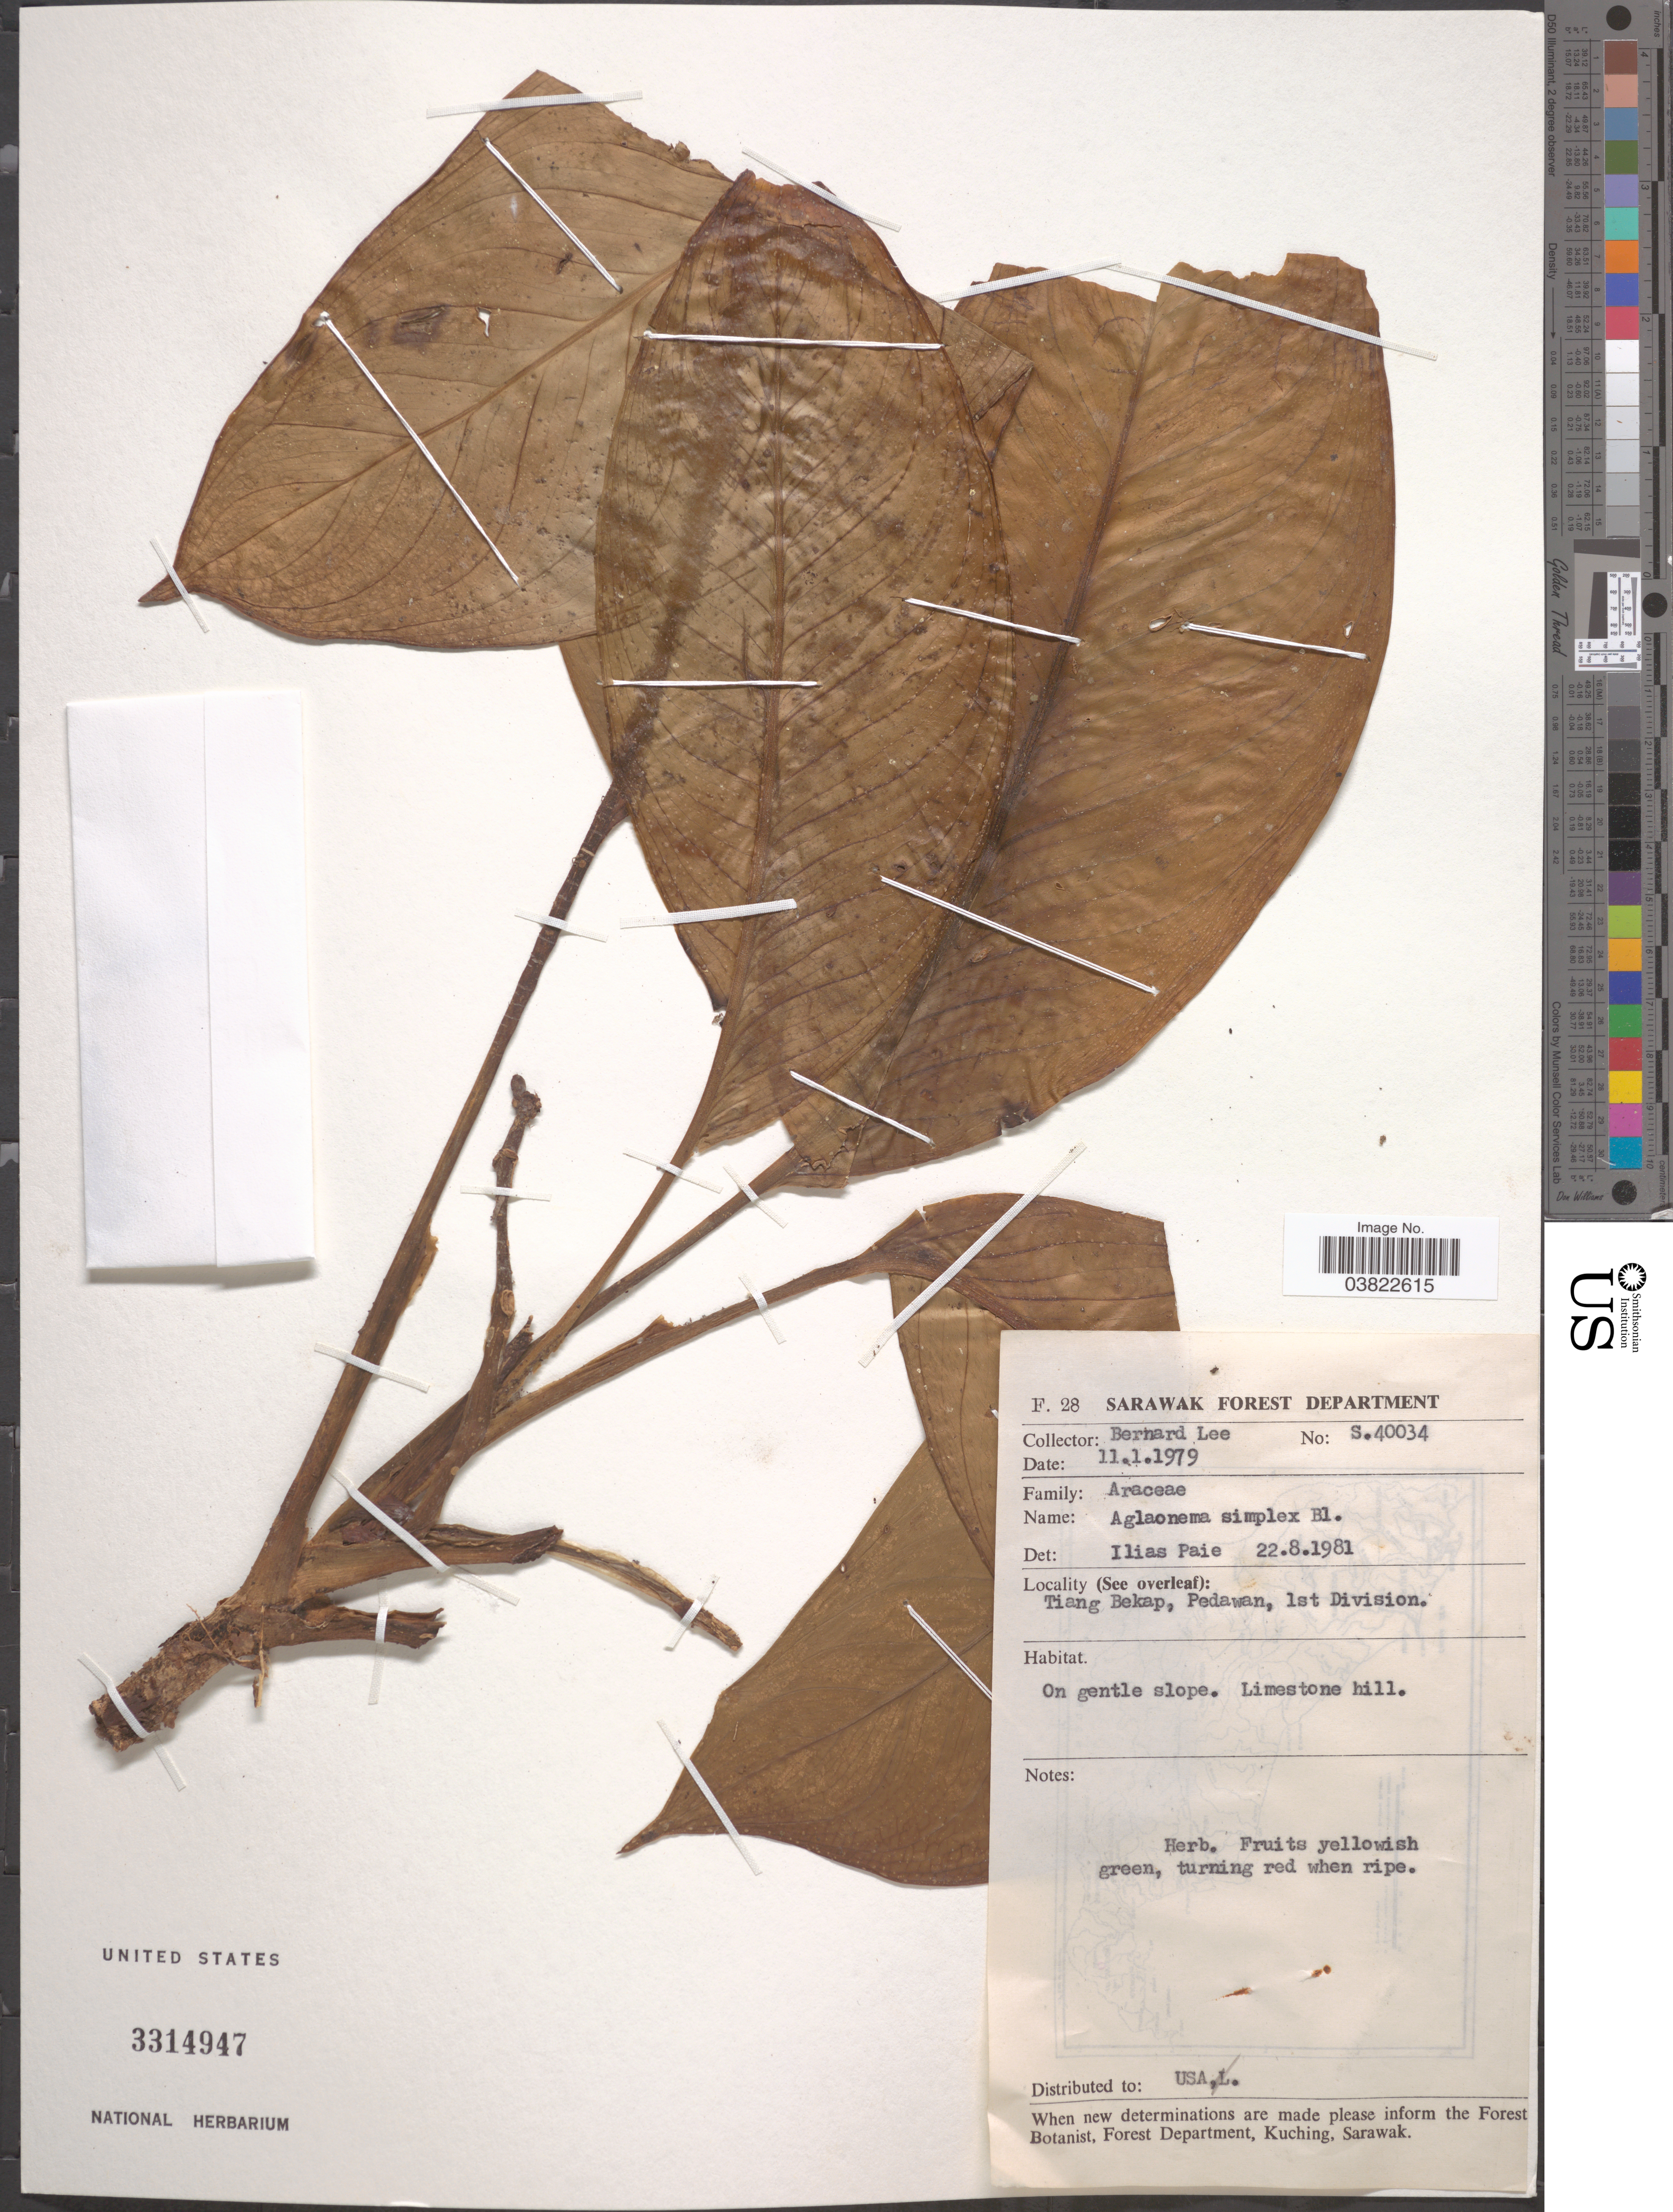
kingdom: Plantae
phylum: Tracheophyta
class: Liliopsida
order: Alismatales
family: Araceae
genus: Aglaonema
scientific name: Aglaonema simplex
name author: Blume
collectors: B. Lee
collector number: S.40034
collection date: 1979-01-11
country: Malaysia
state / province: Sarawak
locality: Tiang Bekap, Pedawan, 1st Division.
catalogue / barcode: US 3314947